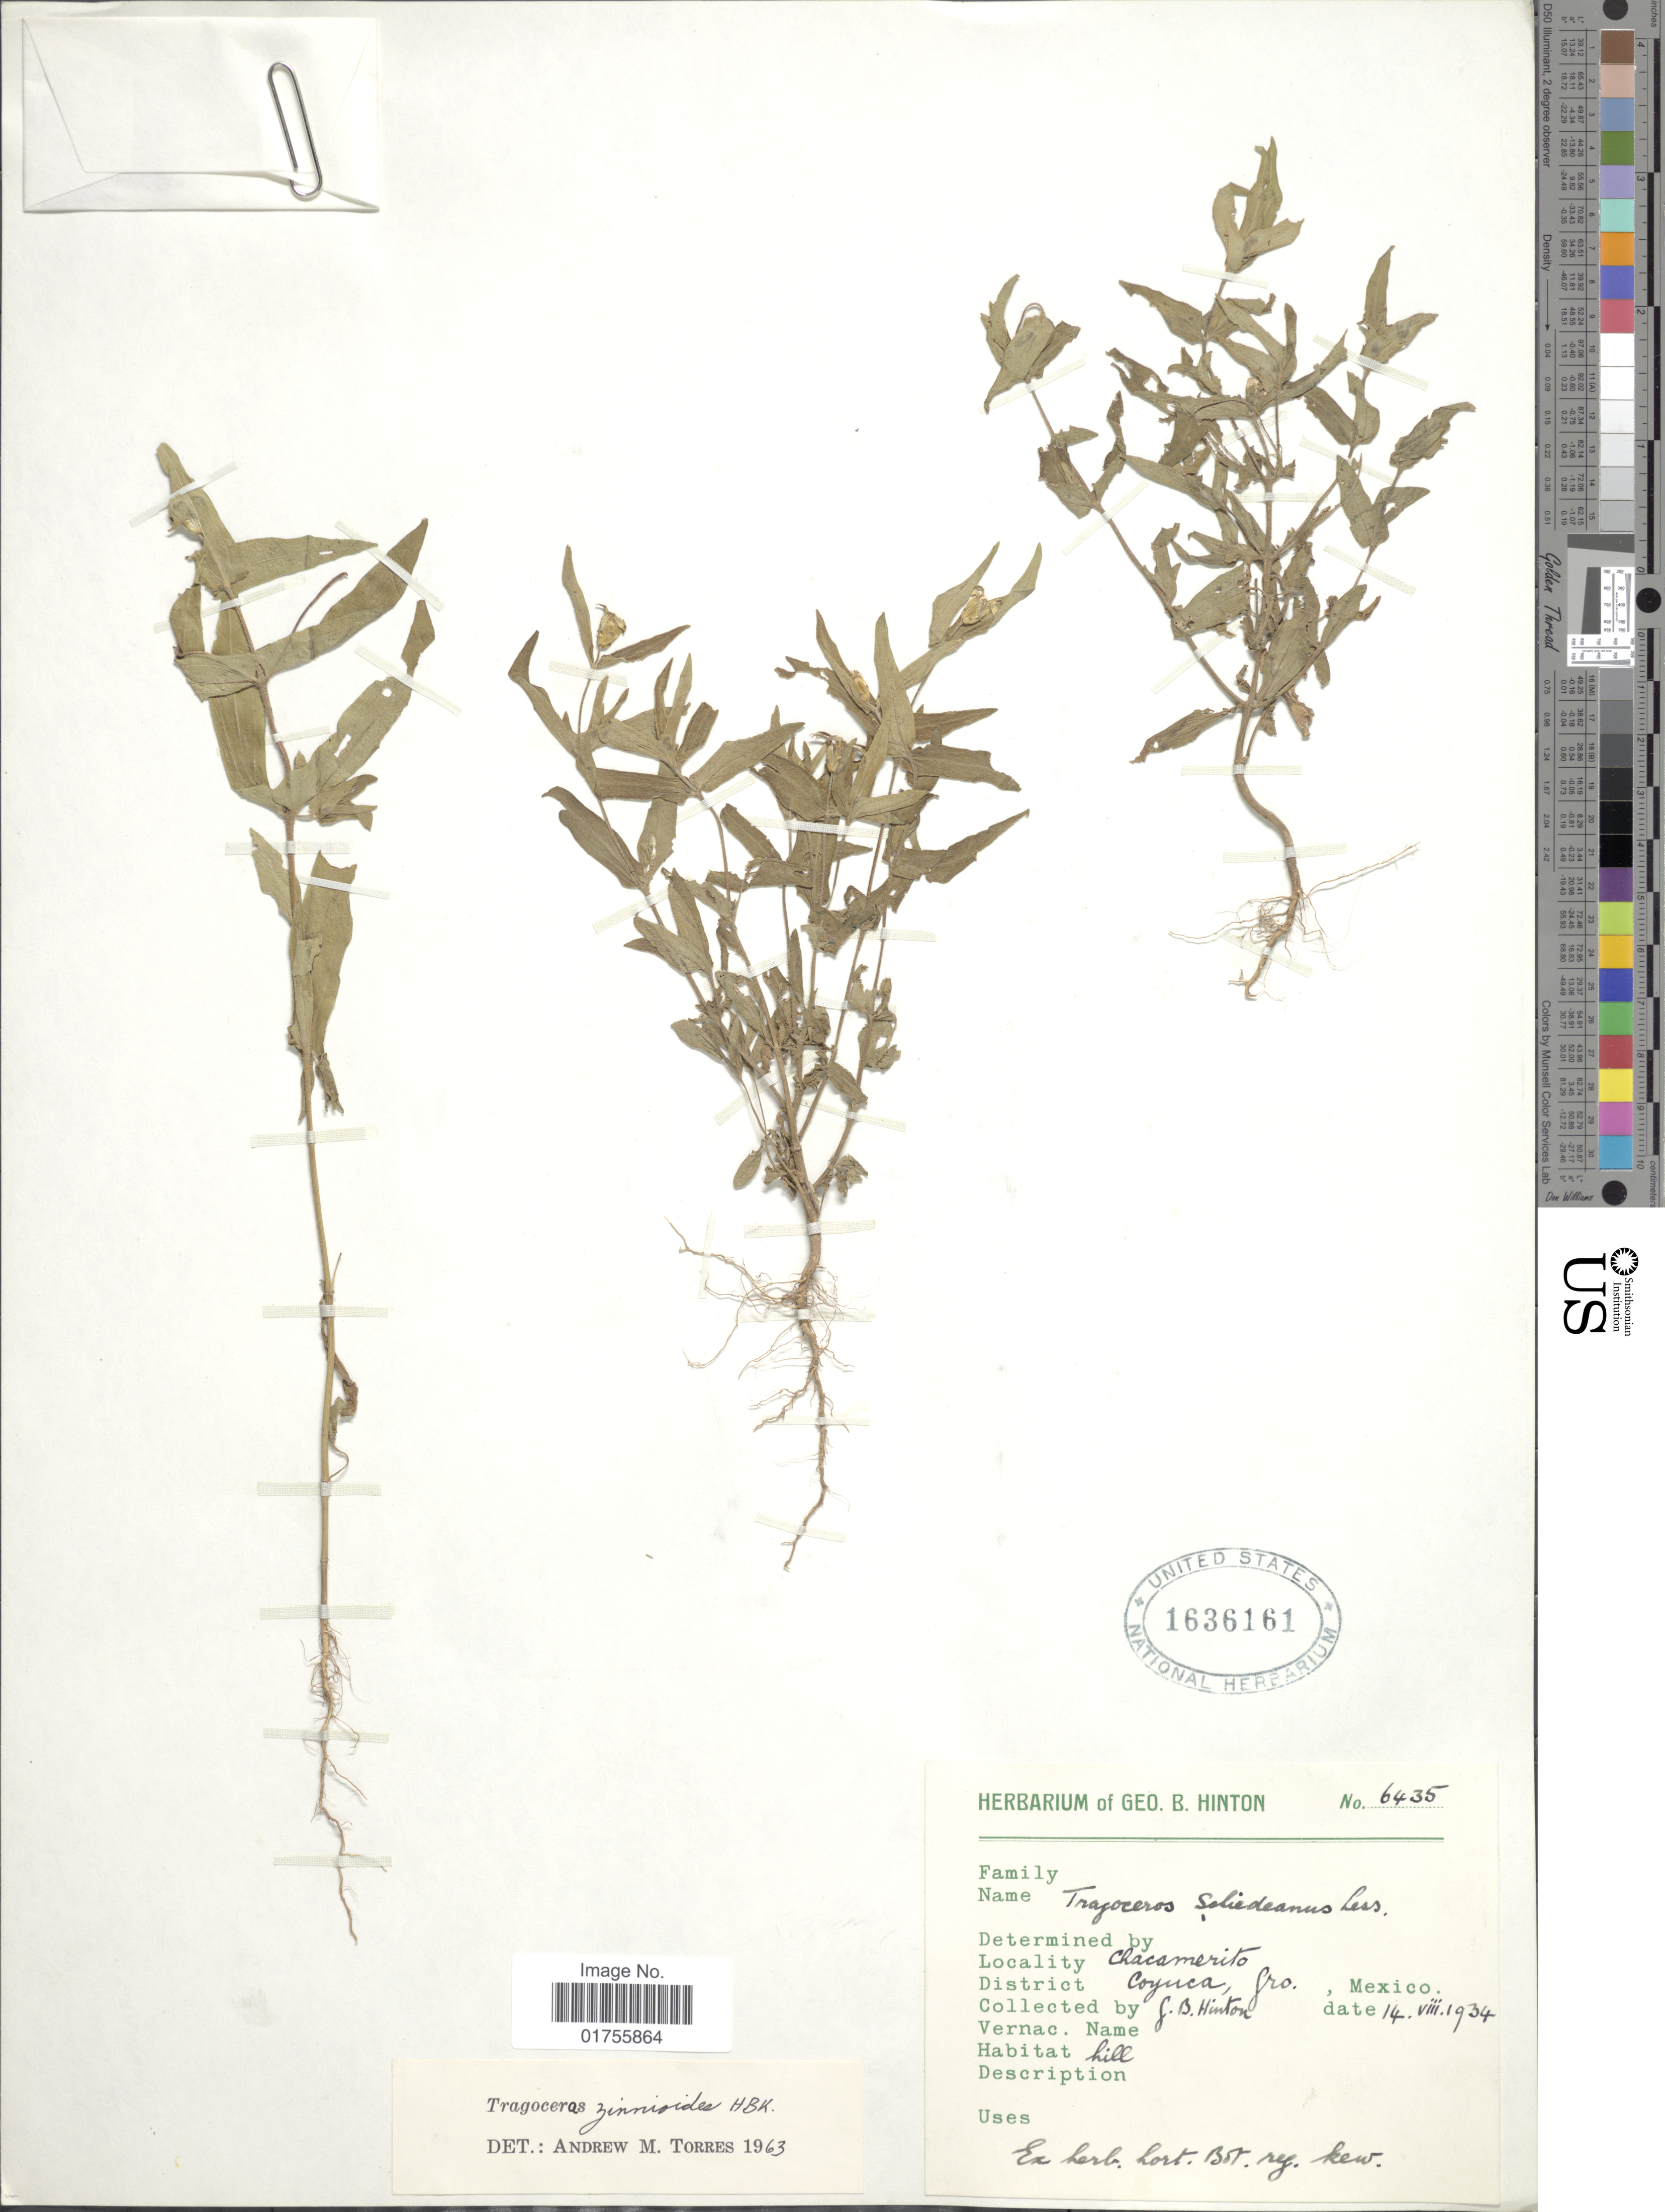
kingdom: Plantae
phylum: Tracheophyta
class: Magnoliopsida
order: Asterales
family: Asteraceae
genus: Tragoceros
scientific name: Tragoceros zinnioides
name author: Kunth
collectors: G. B. Hinton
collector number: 6435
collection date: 1934-08-14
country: Mexico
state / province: Guerrero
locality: Chacamerito, District Coyuca, Gro., Mexico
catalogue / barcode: US 1636161